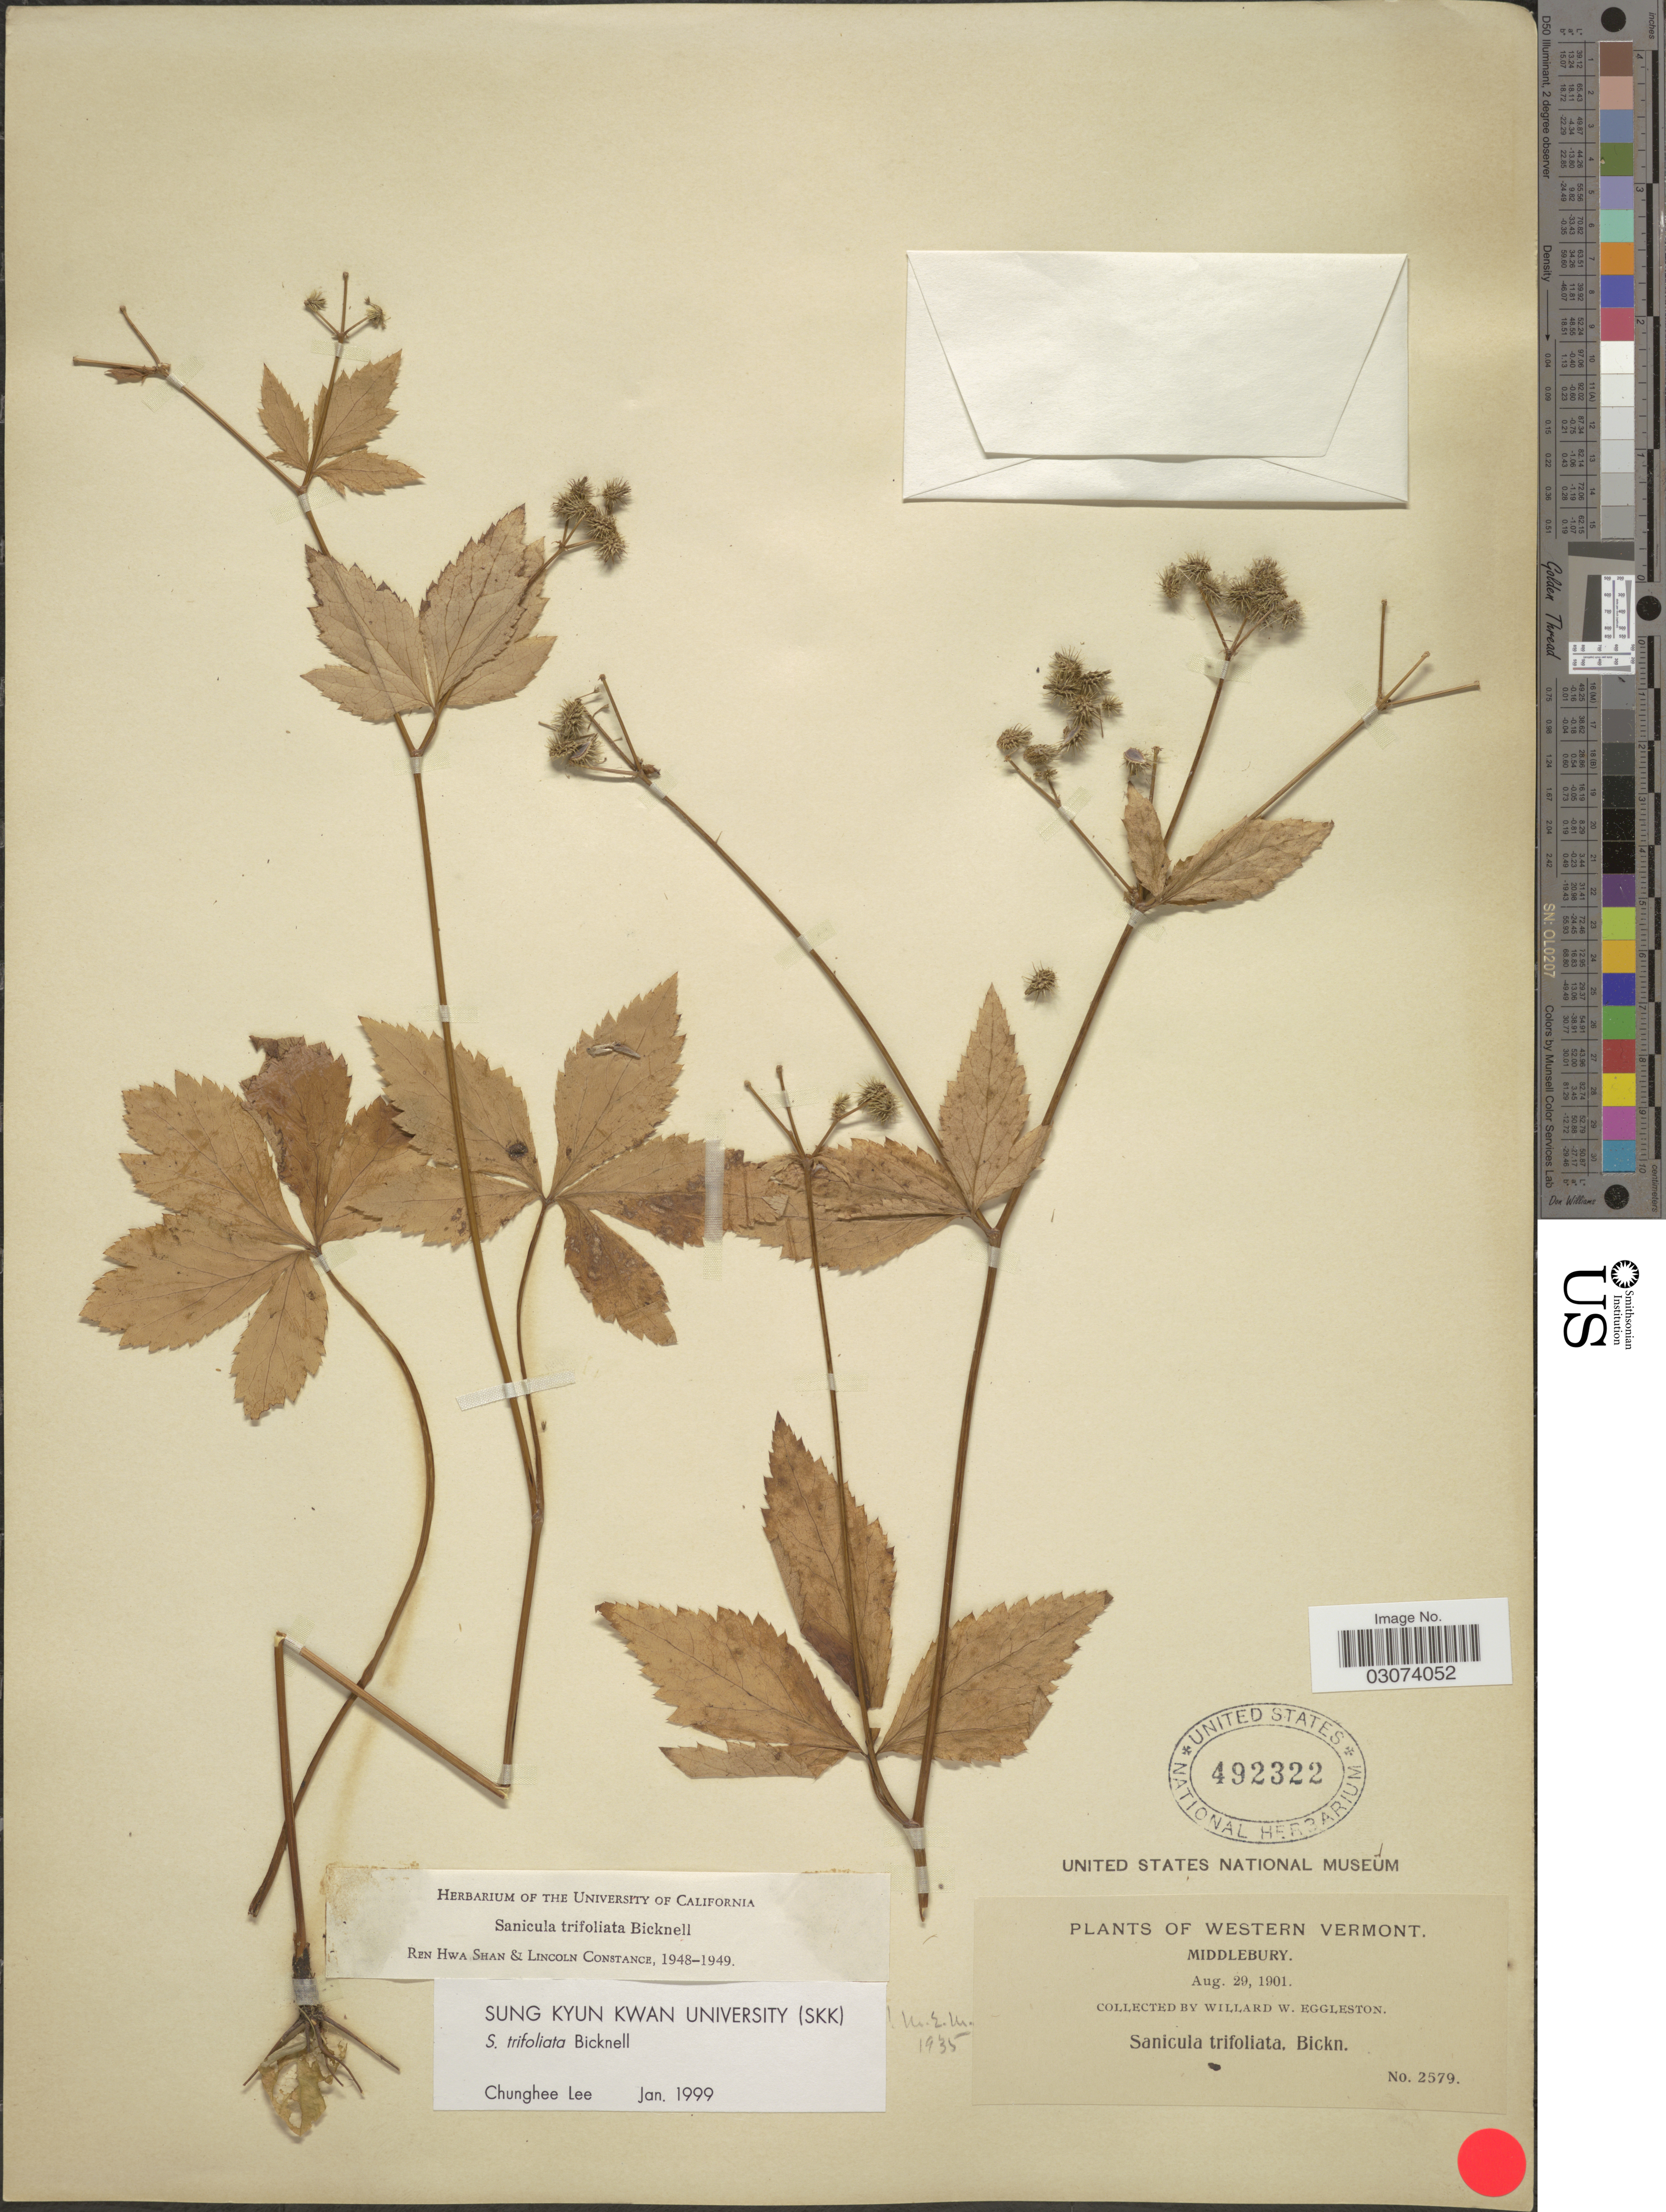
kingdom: Plantae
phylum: Tracheophyta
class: Magnoliopsida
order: Apiales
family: Apiaceae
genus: Sanicula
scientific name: Sanicula trifoliata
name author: E.P. Bicknell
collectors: W. W. Eggleston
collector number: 2579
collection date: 1901-08-29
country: United States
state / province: Vermont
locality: Western Vermont. Middlebury.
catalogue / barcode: US 492322